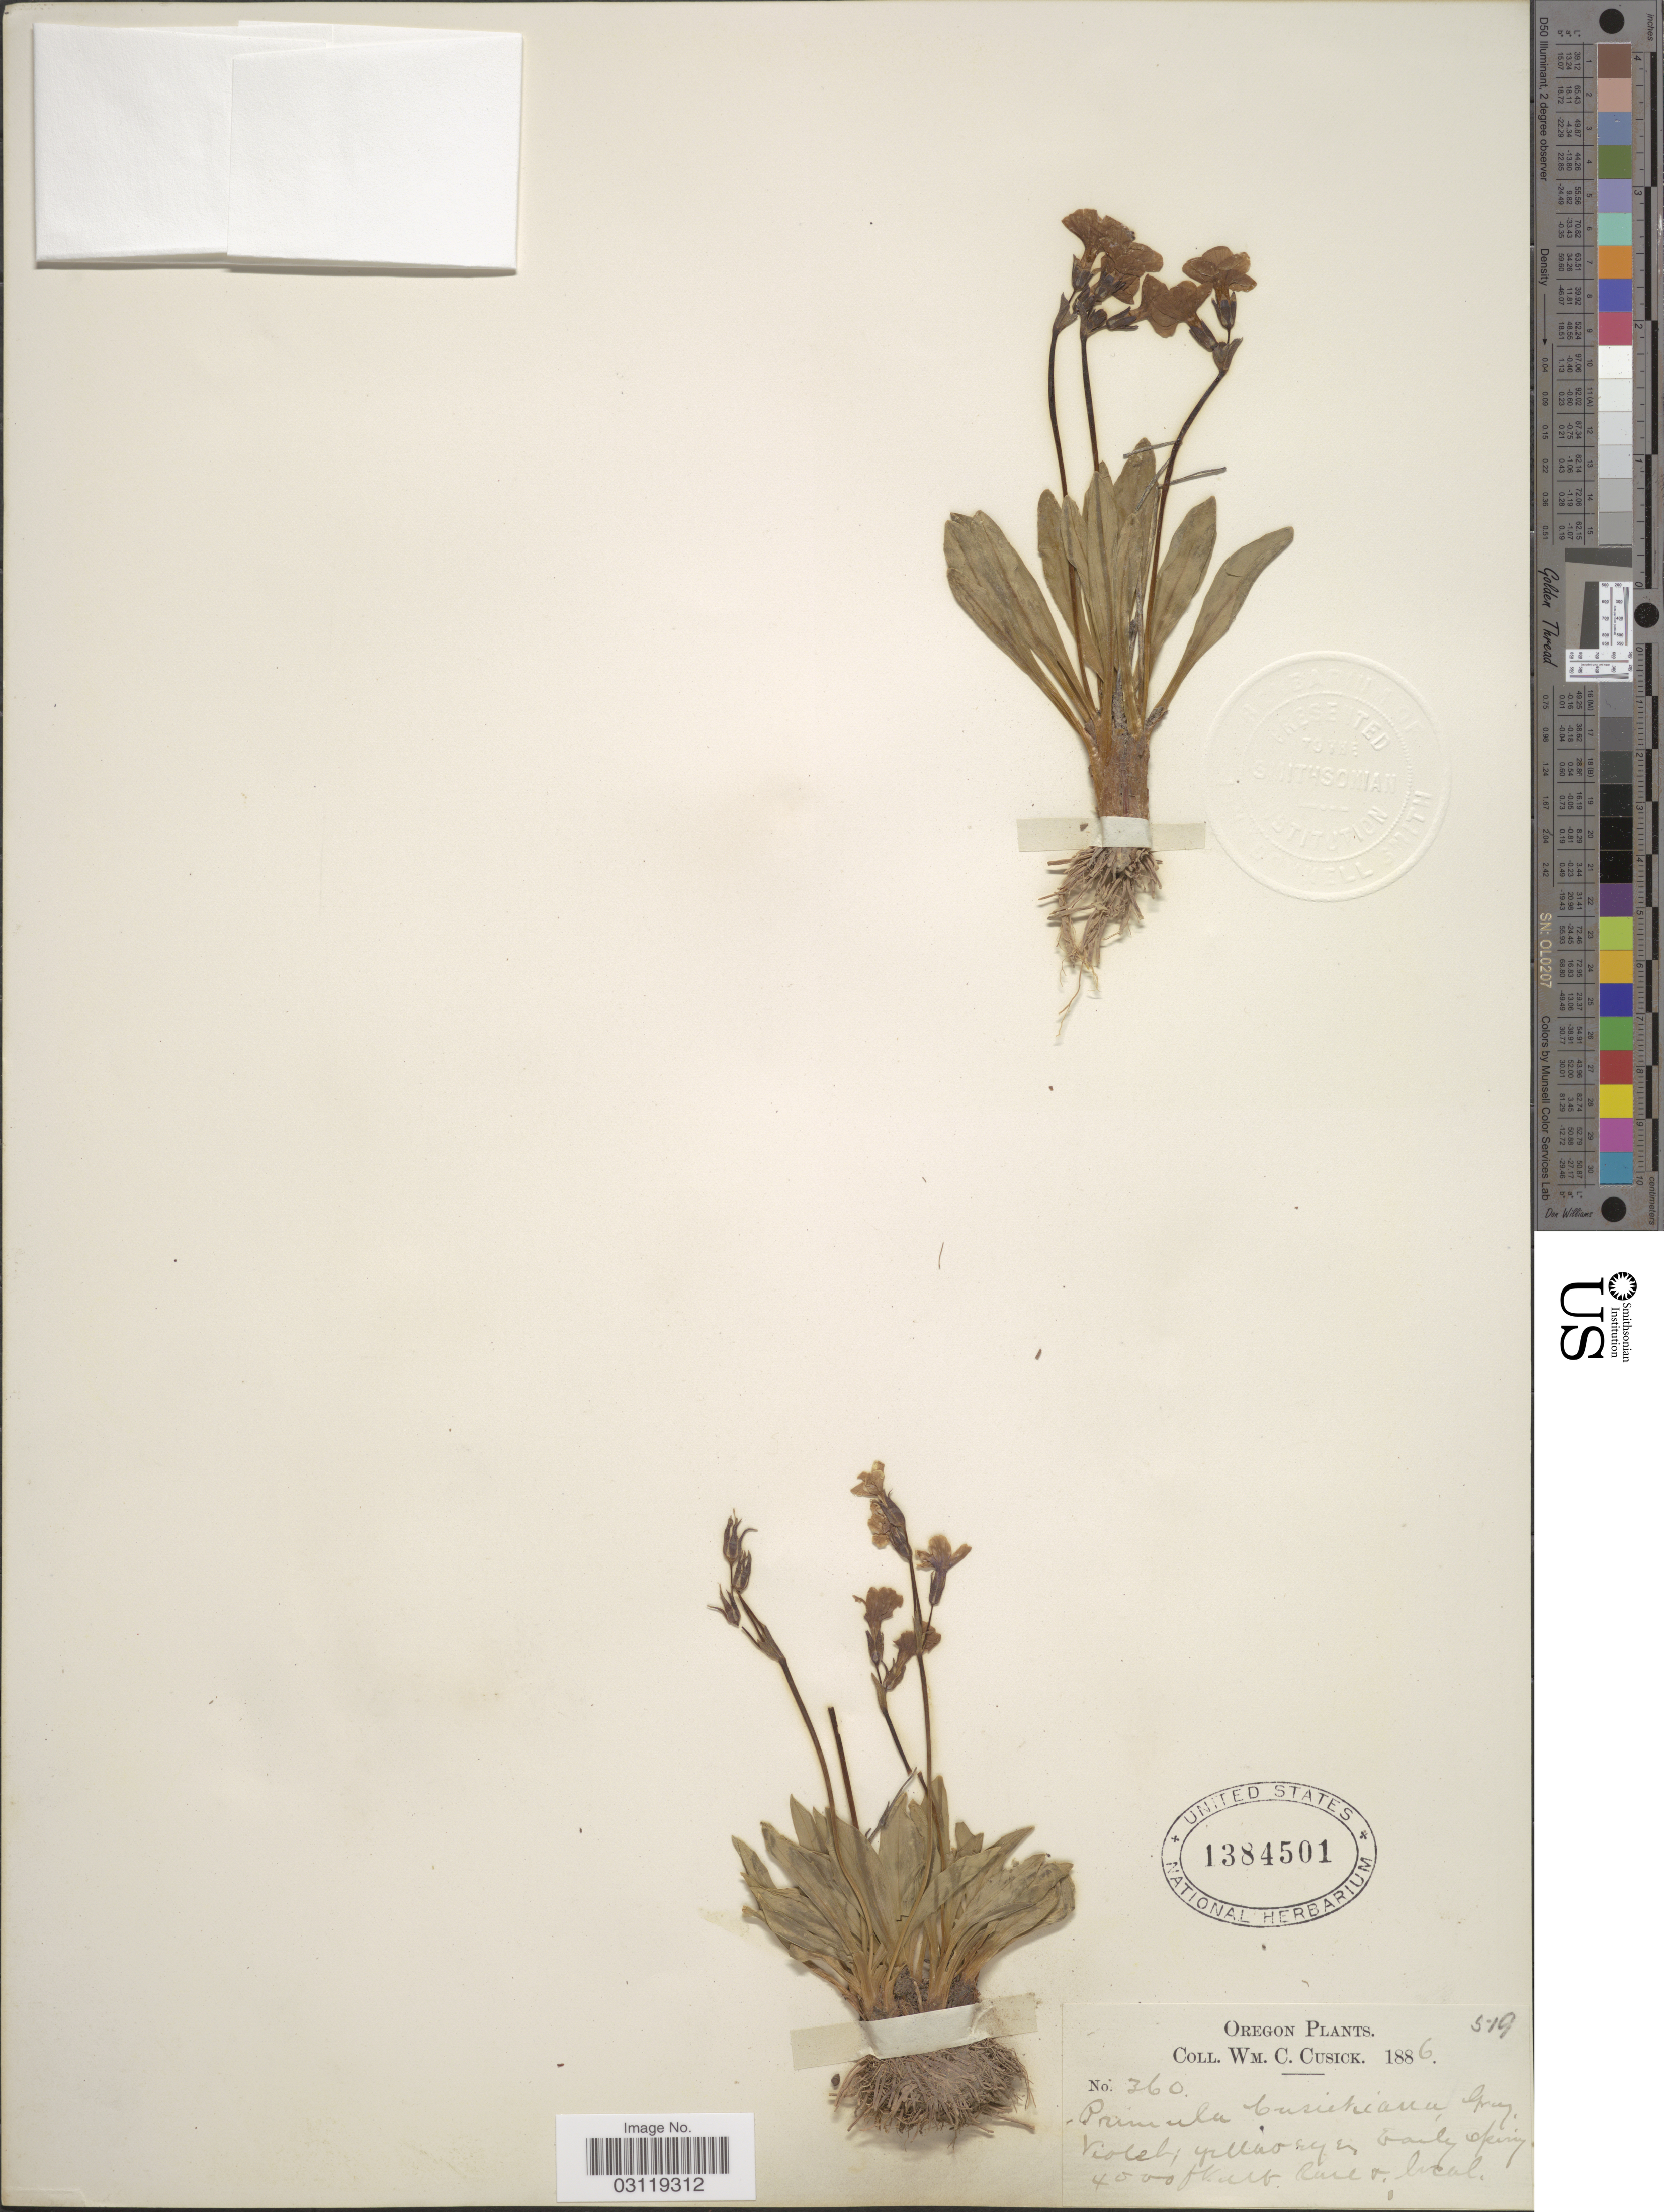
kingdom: Plantae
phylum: Tracheophyta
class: Magnoliopsida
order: Ericales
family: Primulaceae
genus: Primula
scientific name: Primula cusickiana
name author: (A. Gray) A. Gray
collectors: W. C. Cusick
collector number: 360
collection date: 1886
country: United States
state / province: Oregon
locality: Early Spring.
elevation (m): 1219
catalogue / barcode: US 1384501